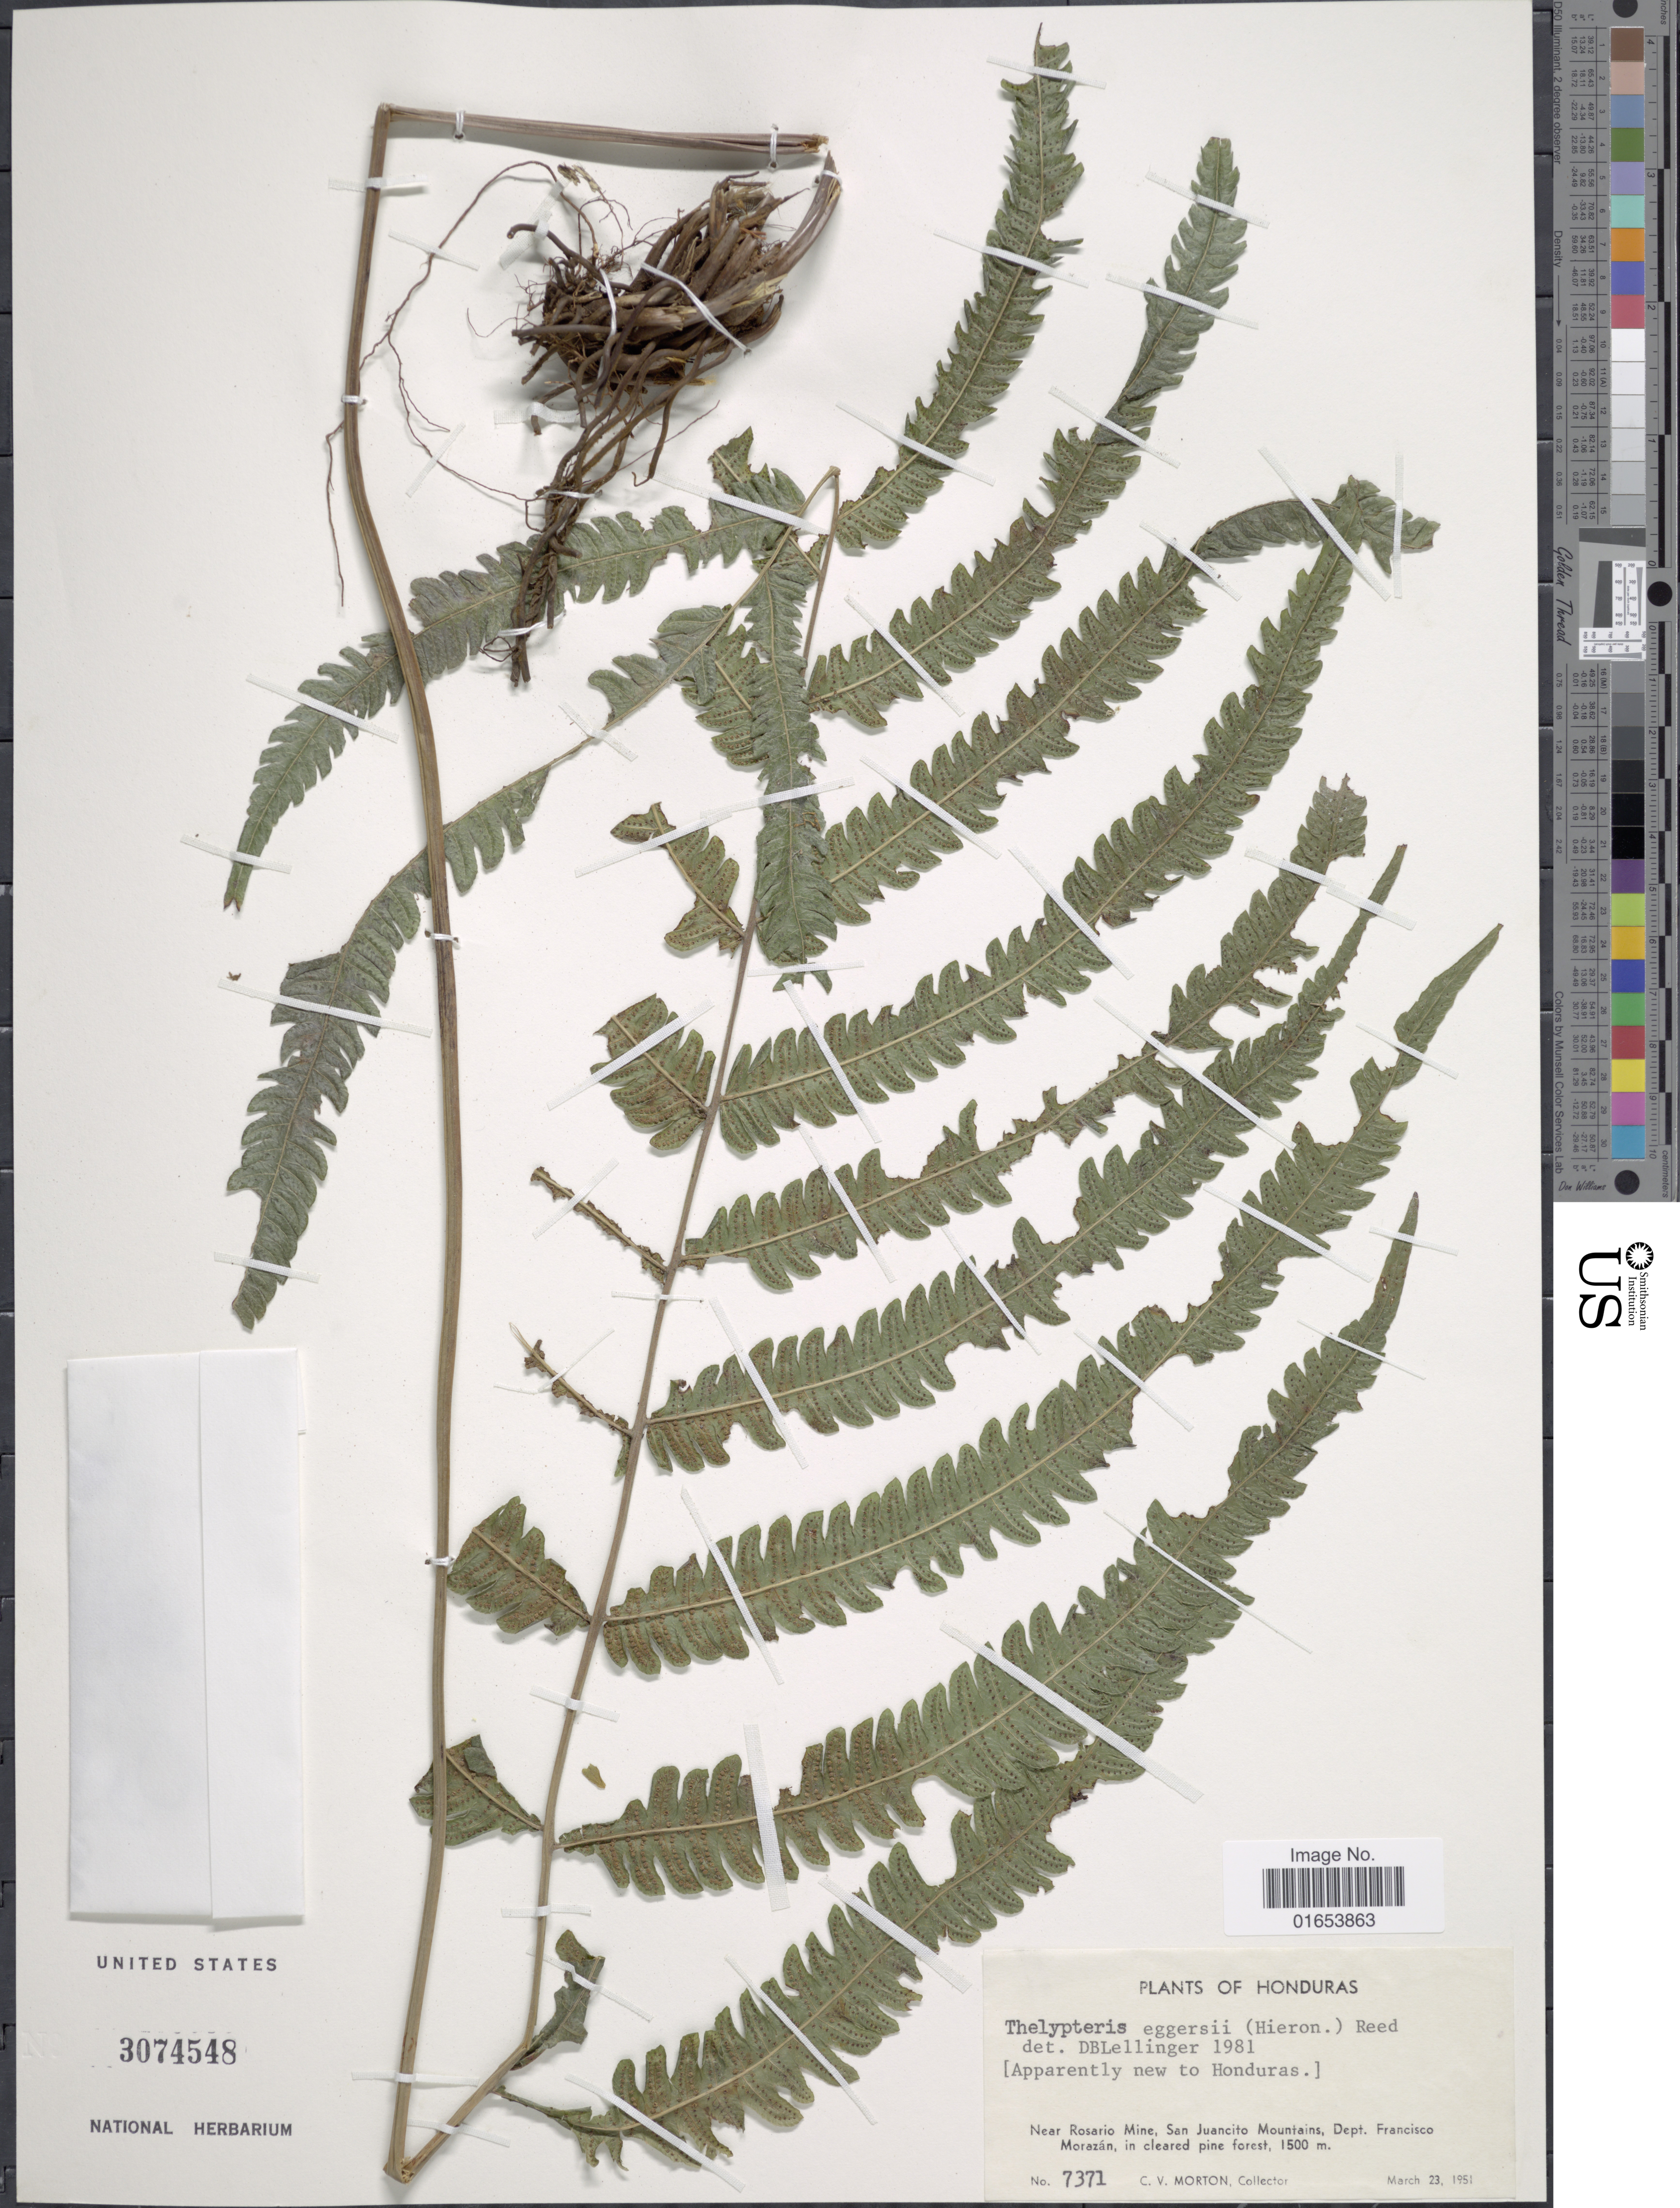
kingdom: Plantae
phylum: Tracheophyta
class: Polypodiopsida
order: Polypodiales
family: Thelypteridaceae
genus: Goniopteris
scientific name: Goniopteris eggersii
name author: (Hieron.) Alston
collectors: C. V. Morton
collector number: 7371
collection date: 1951-03-23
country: Honduras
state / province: Fco. Morazán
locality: Near Rosario Mine, San Juancito Mountains, Dept. Francisco Morazan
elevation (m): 1500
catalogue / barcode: US 3074548